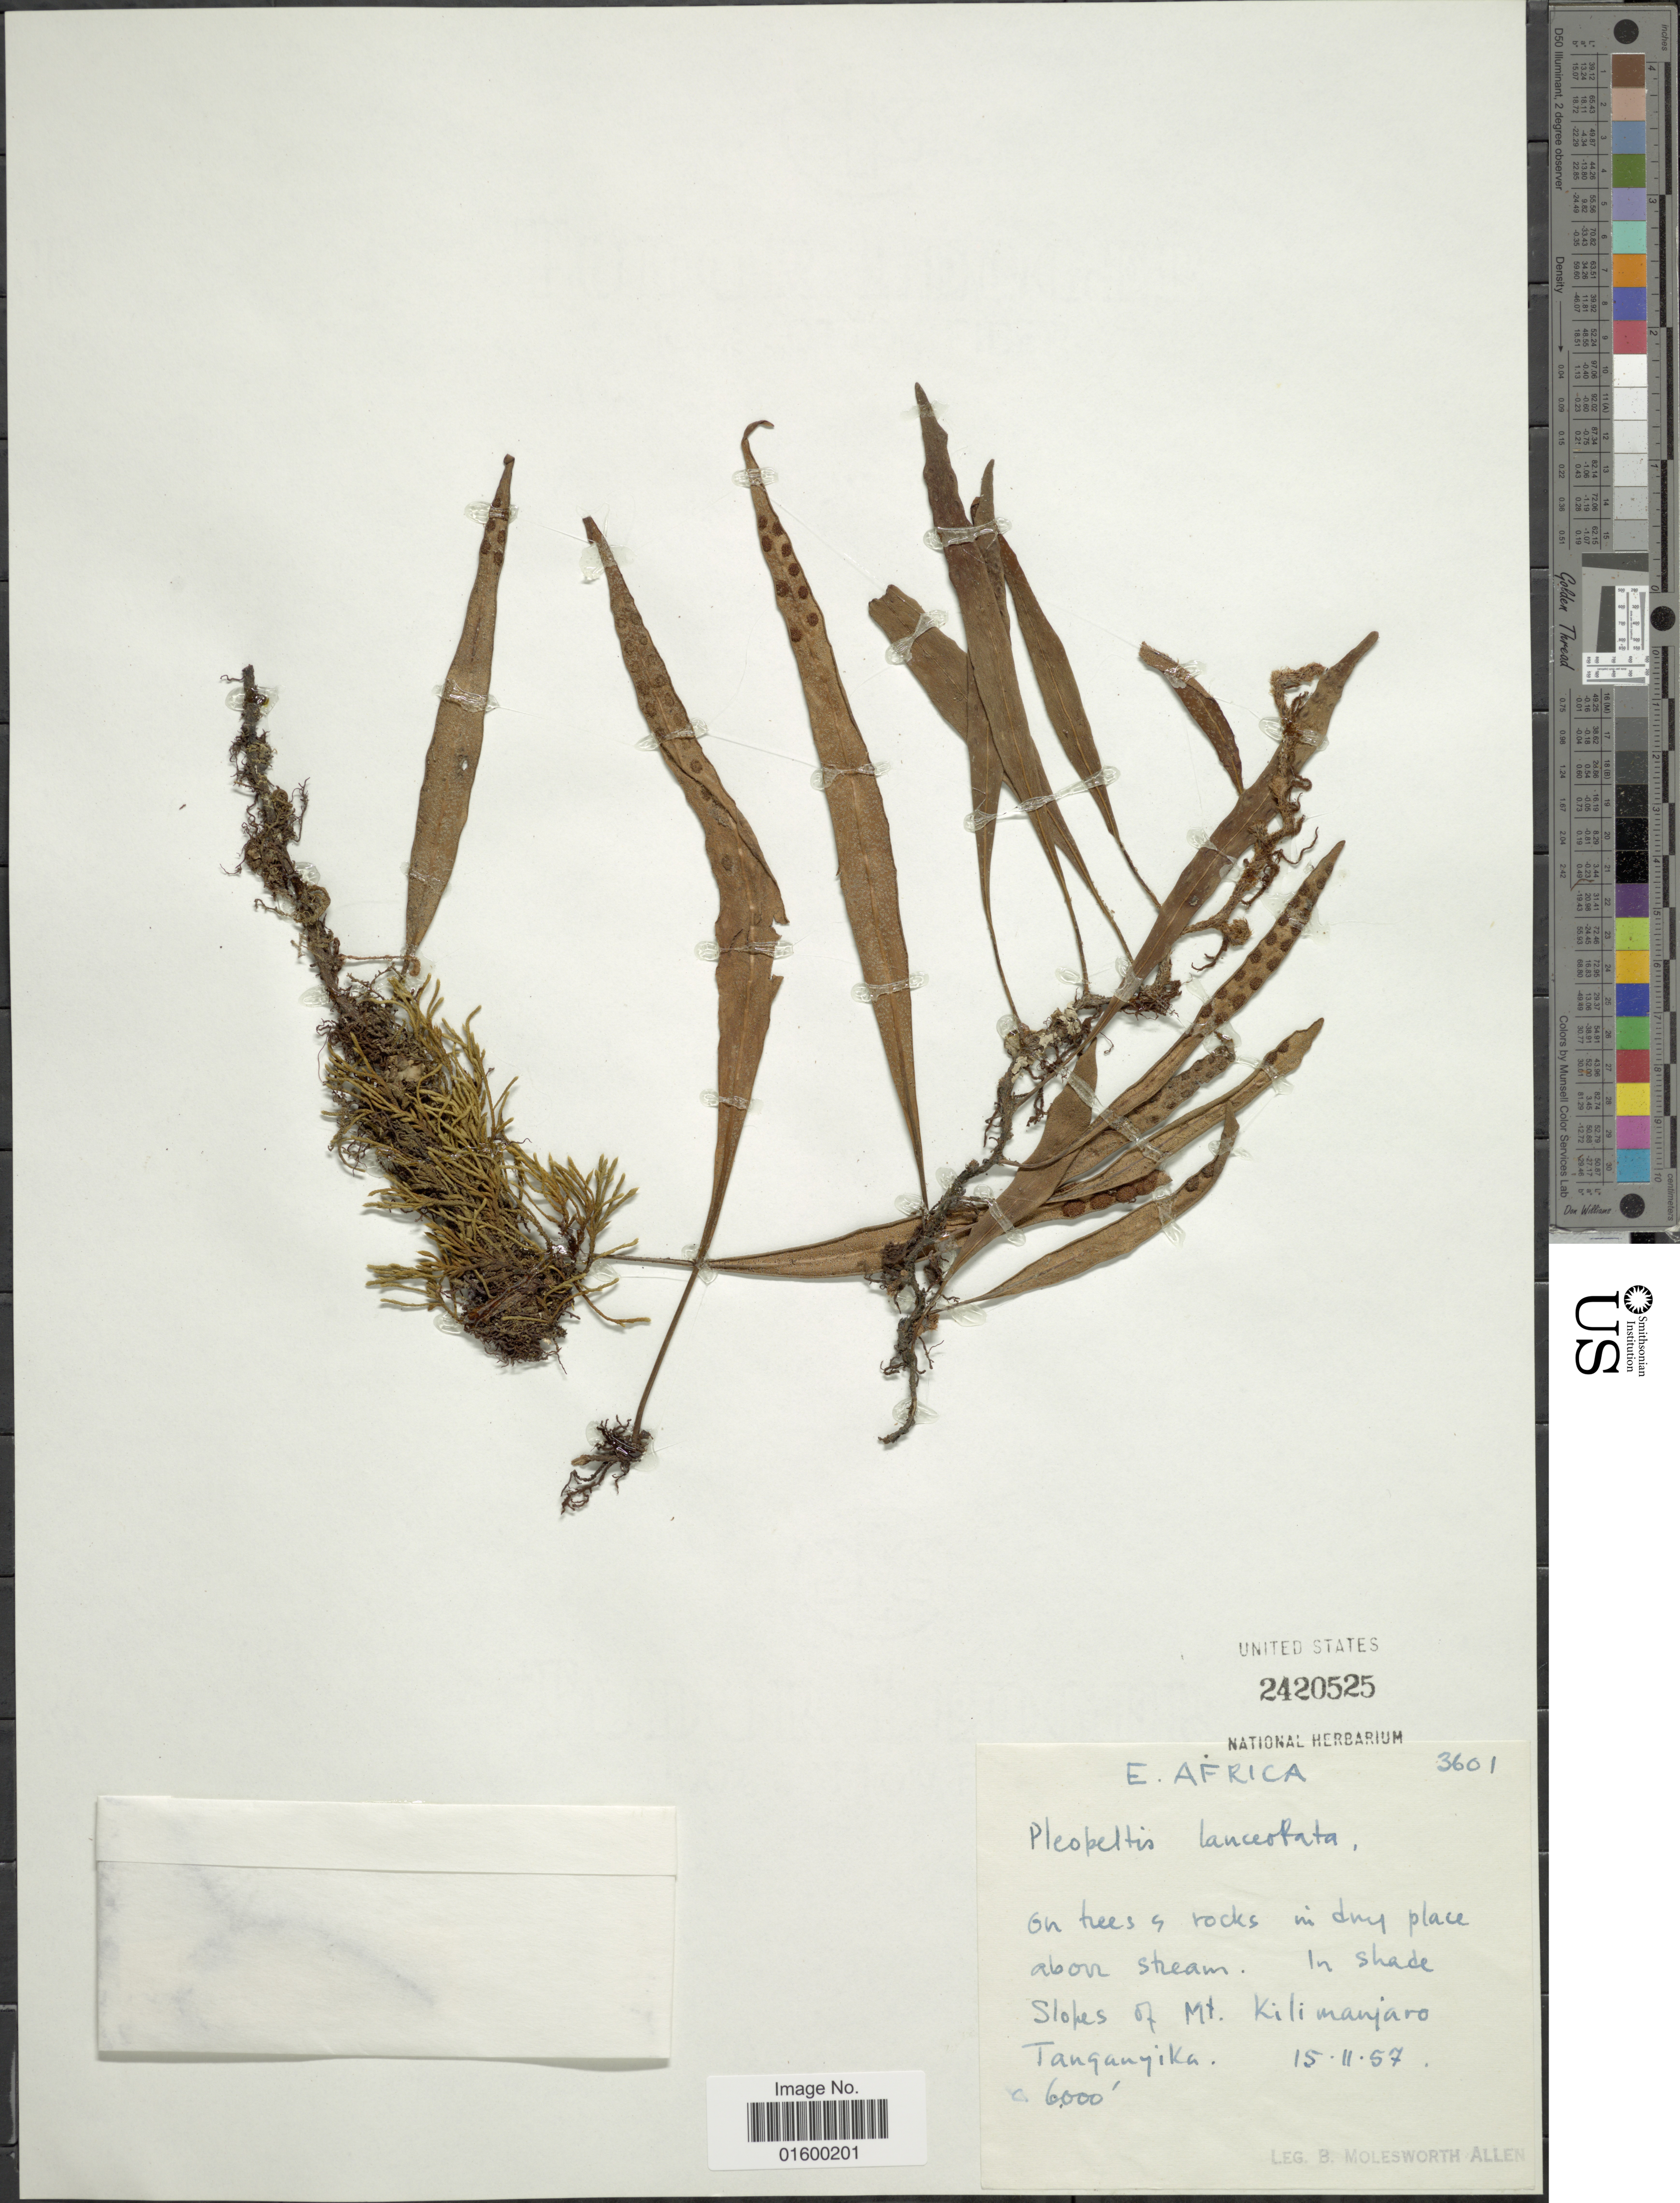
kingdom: Plantae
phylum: Tracheophyta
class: Polypodiopsida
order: Polypodiales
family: Polypodiaceae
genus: Pleopeltis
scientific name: Pleopeltis macrocarpa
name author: (Bory ex Willd.) Kaulf.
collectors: B. E. G. Molesworth-Allen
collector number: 3601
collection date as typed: Transcribed d/m/y: 15/11/57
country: Tanzania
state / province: Kilimanjaro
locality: E. Africa, slopes of Mt. Kilimanjaro, Tanganyika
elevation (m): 1829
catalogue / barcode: US 2420525